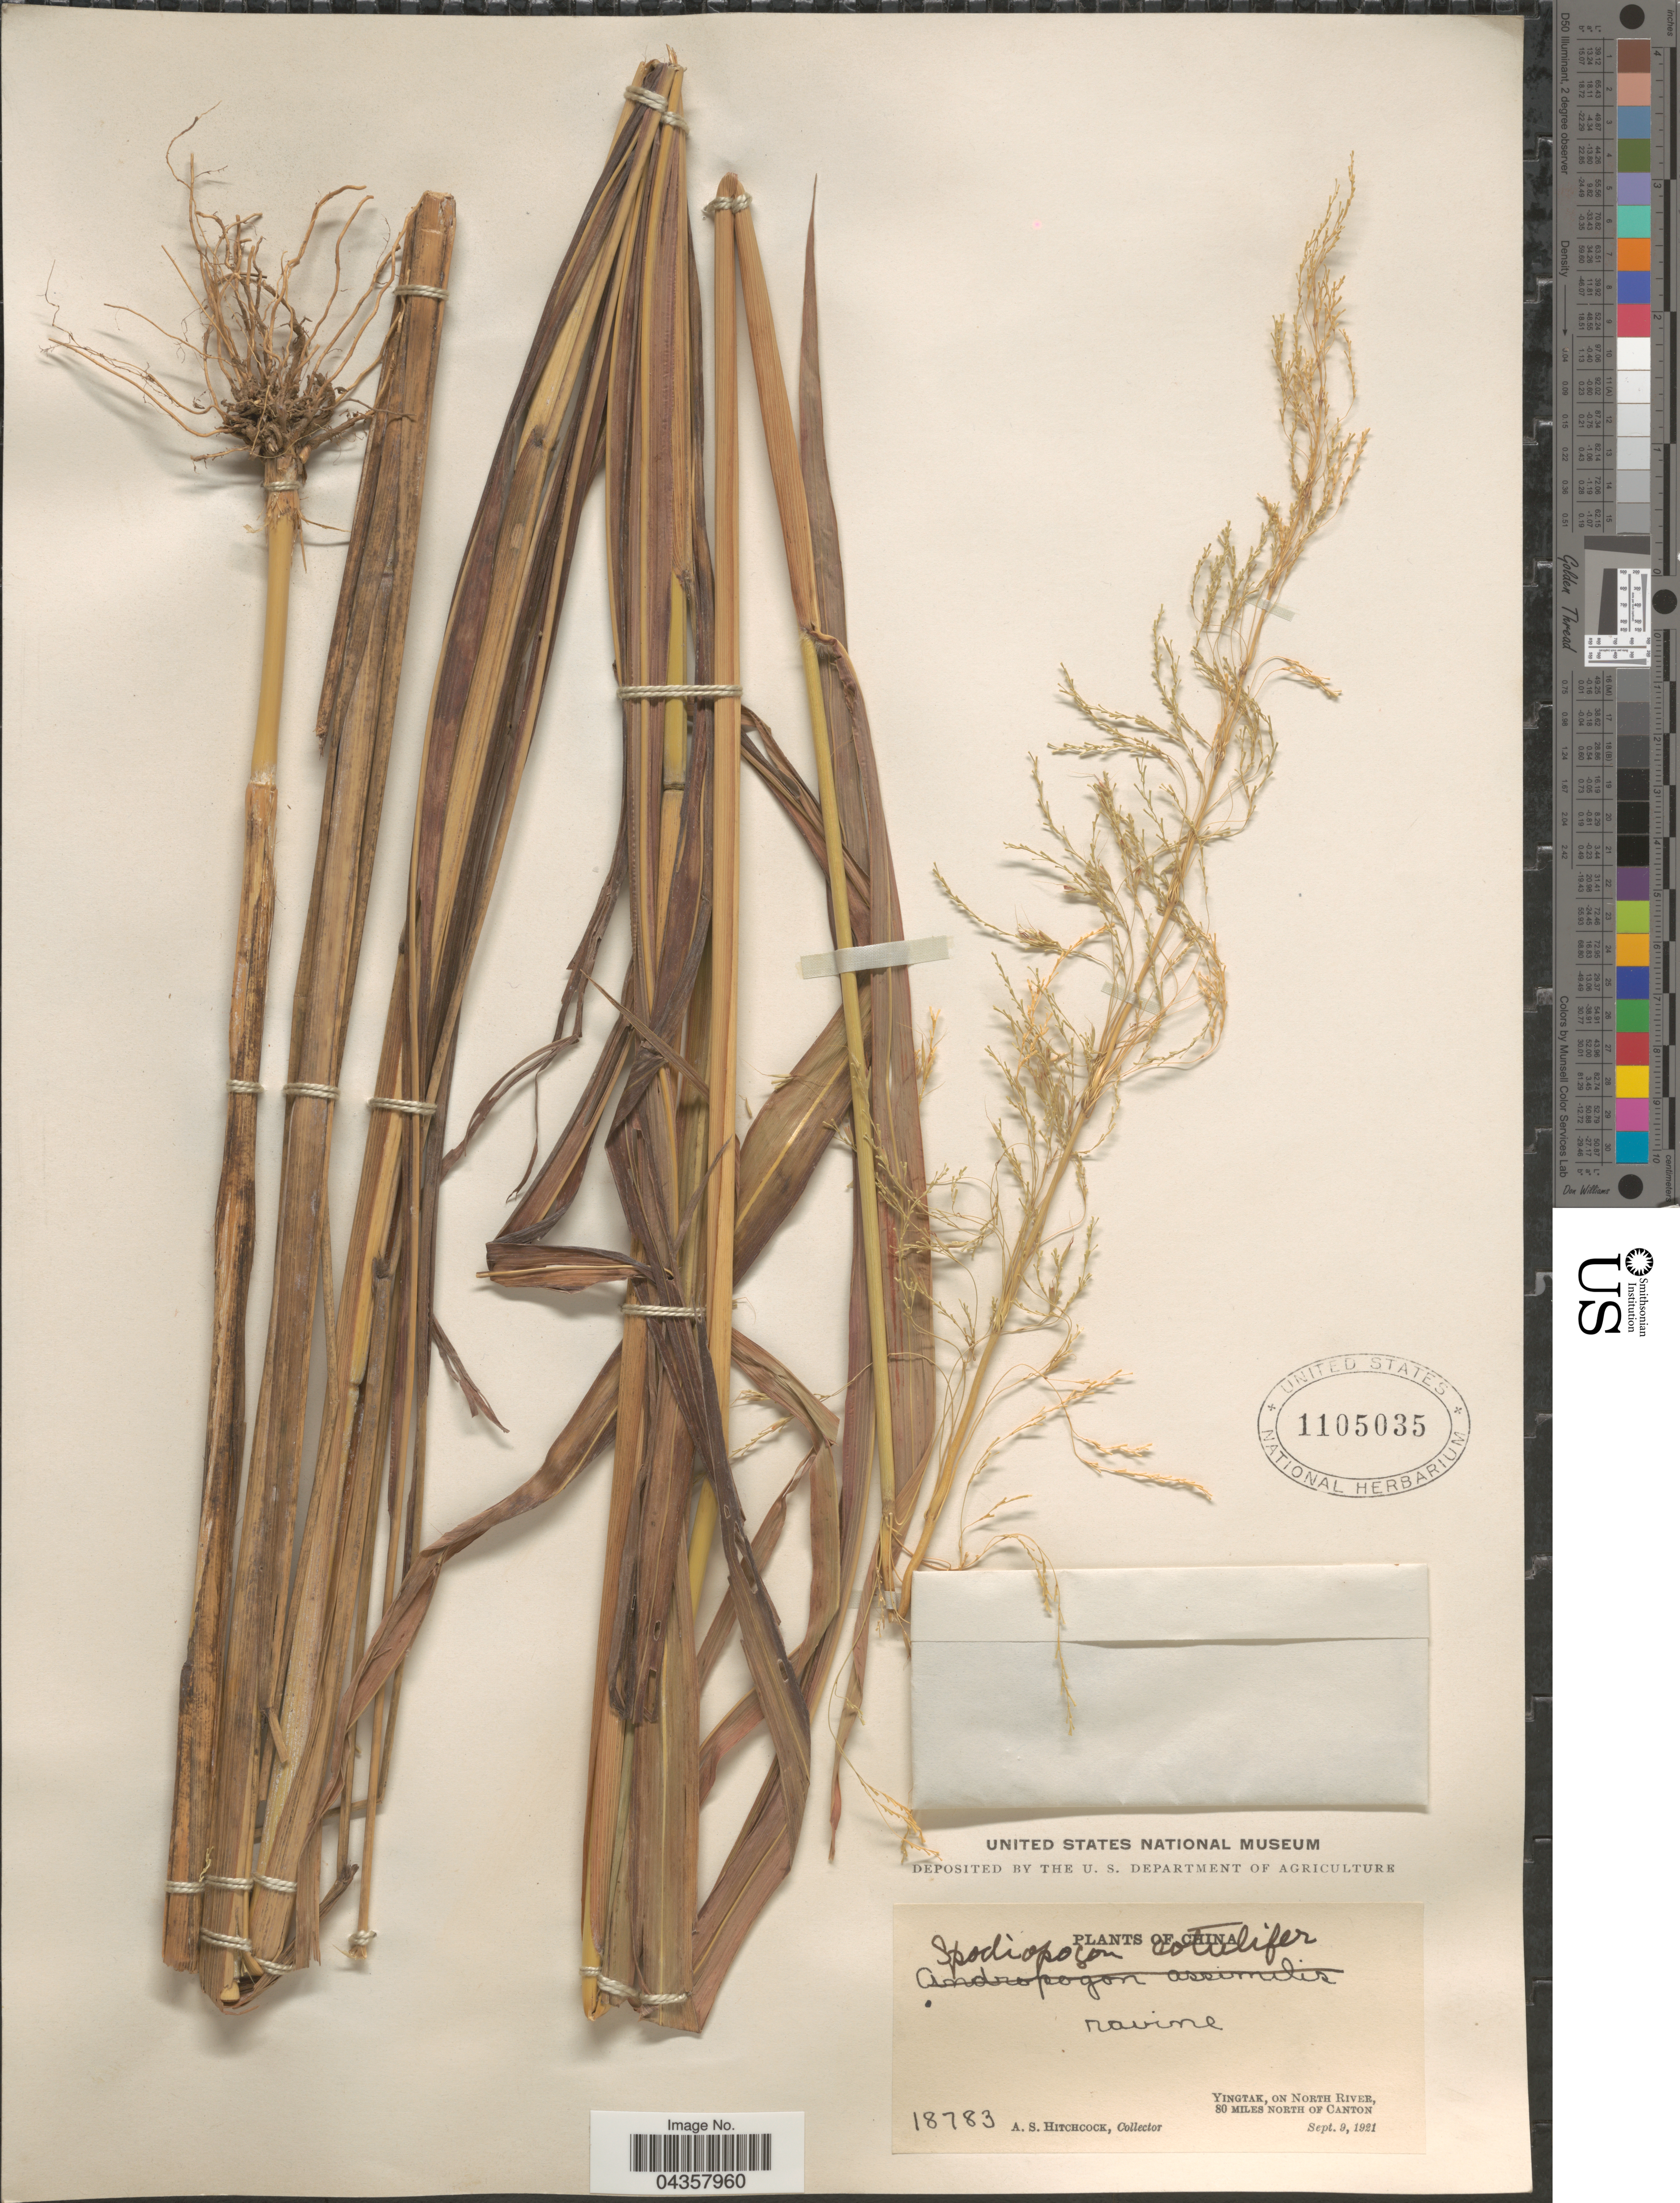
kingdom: Plantae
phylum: Tracheophyta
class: Liliopsida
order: Poales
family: Poaceae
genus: Spodiopogon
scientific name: Spodiopogon cotulifer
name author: (Thunb.) Hack.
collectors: A. S. Hitchcock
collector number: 18783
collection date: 1921-09-09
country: China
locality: Ravine. Yingtak, on North River, 80 miles North of Canton.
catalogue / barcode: US 1105035